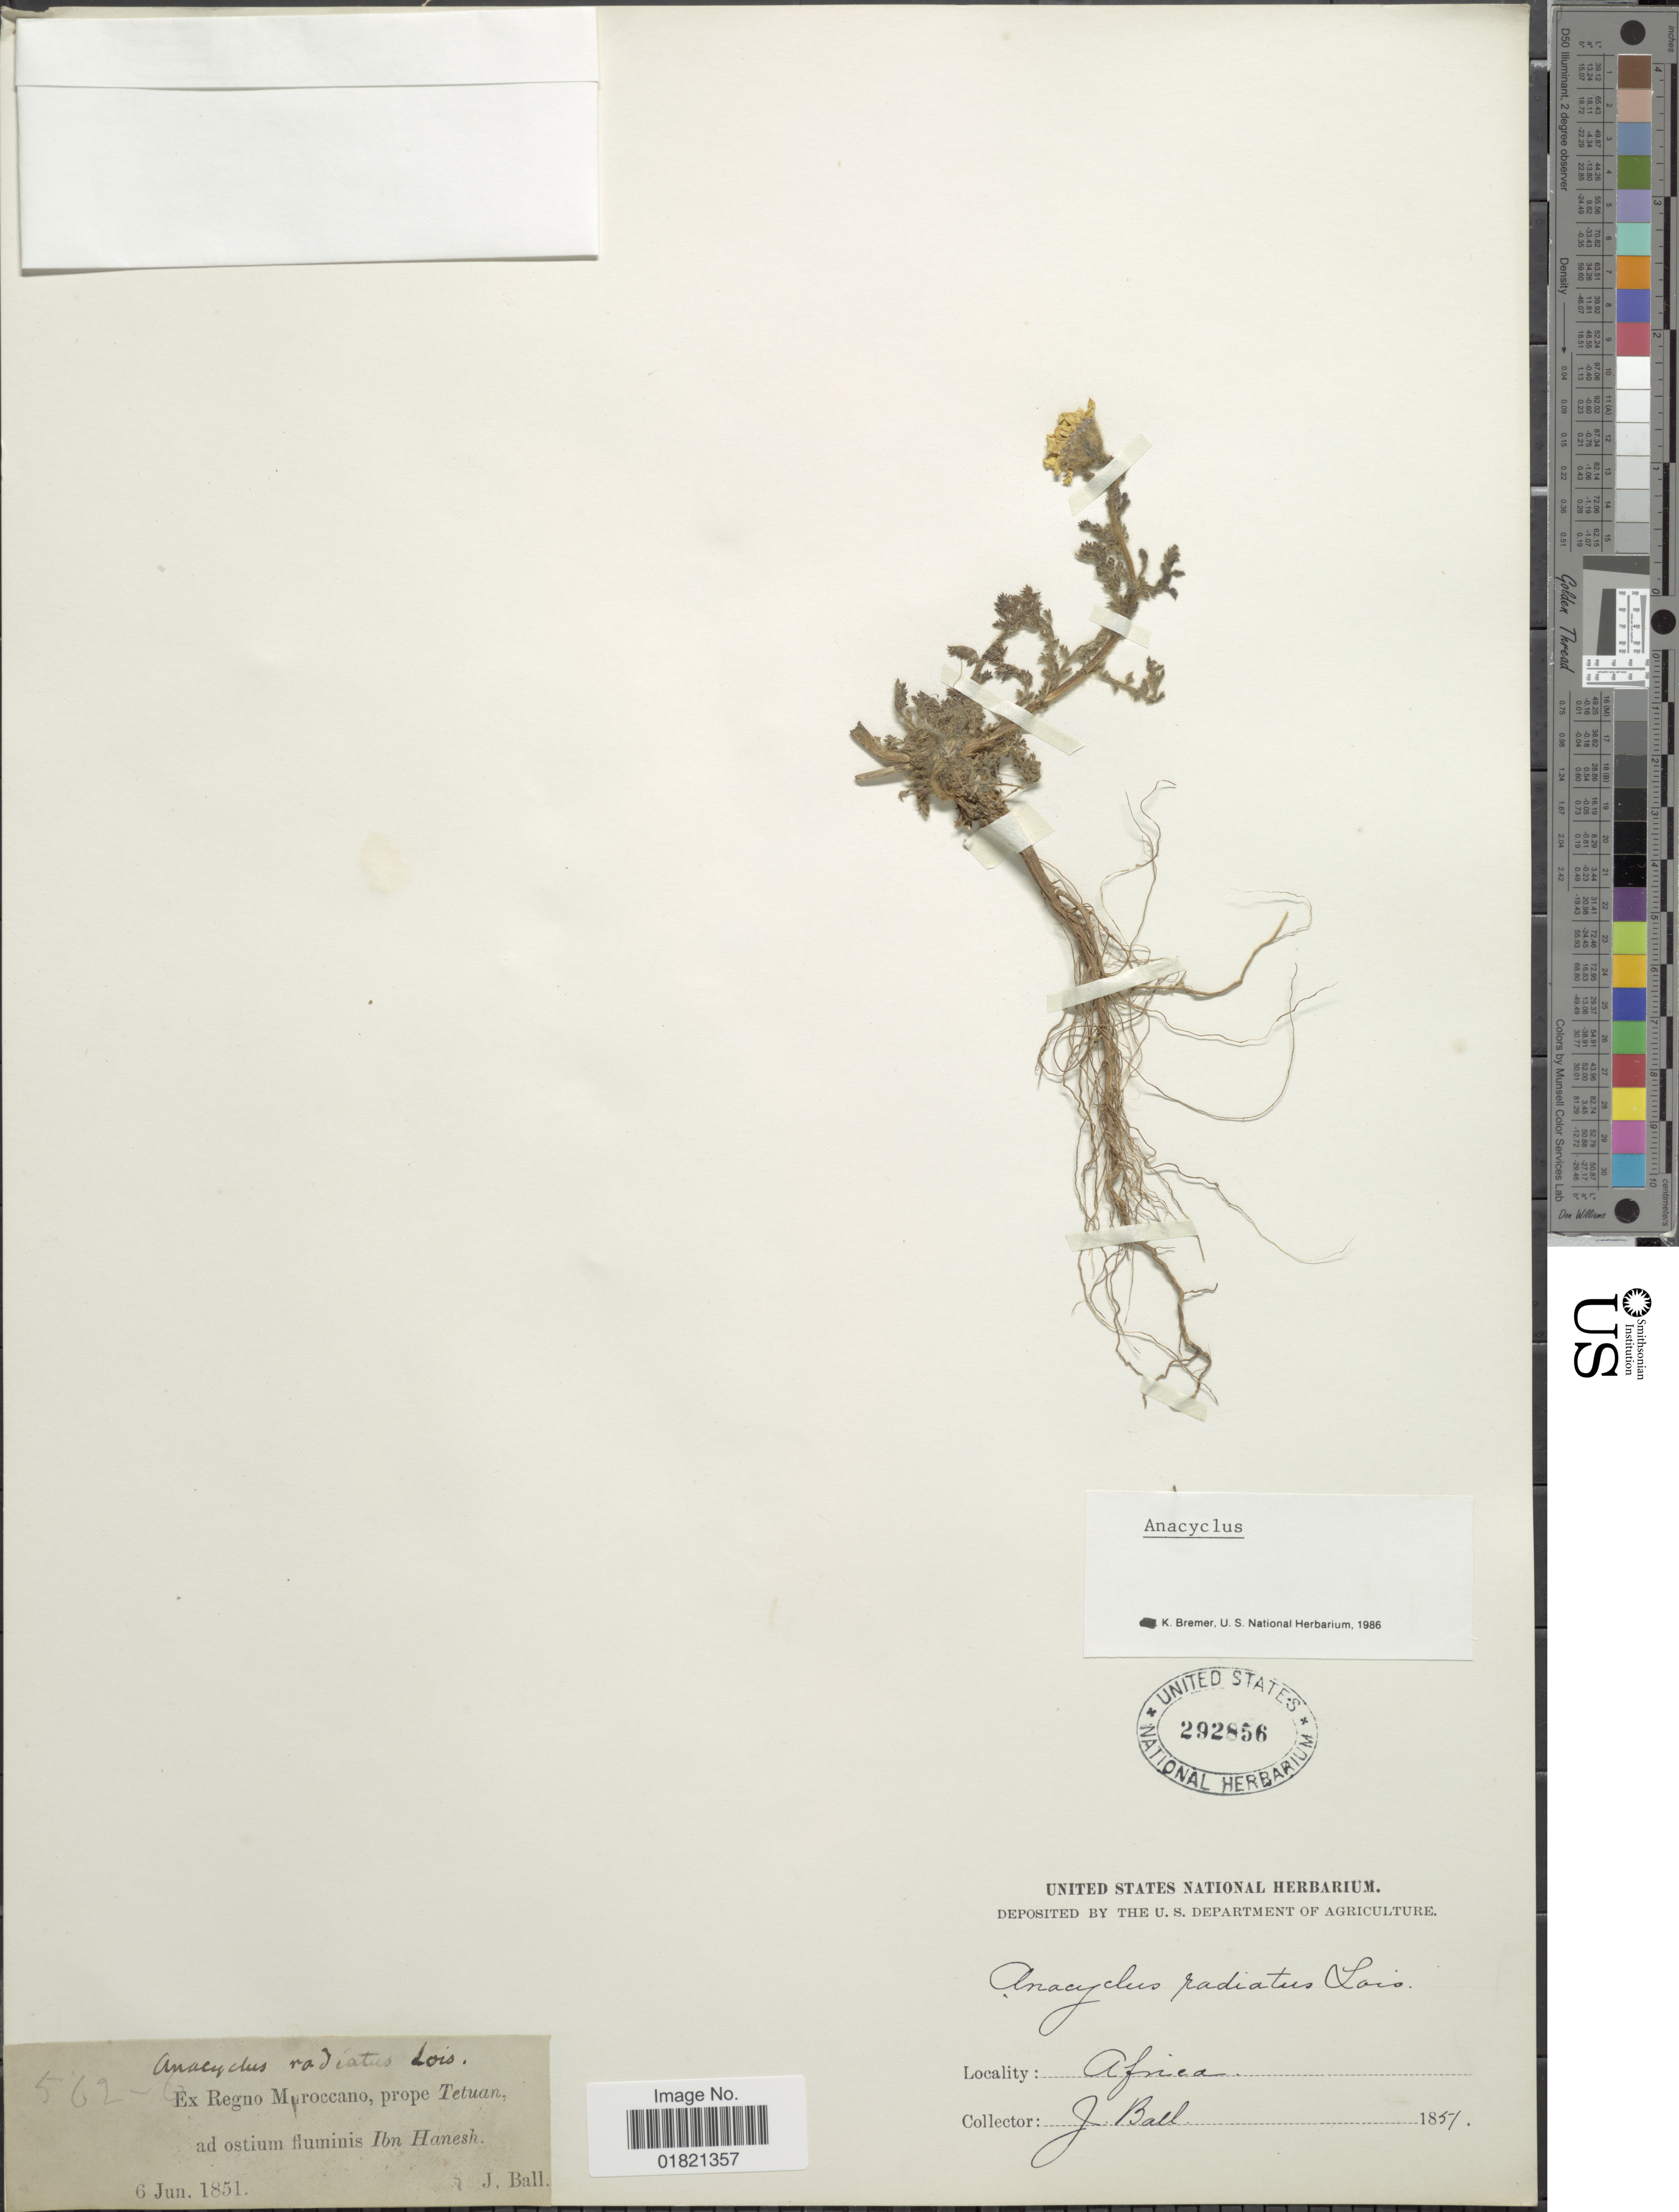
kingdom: Plantae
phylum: Tracheophyta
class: Magnoliopsida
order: Asterales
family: Asteraceae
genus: Anacyclus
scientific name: Anacyclus radiatus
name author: Loisel.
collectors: J. Ball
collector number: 562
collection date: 1851-06-06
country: Morocco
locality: Ex Regno Maroccano, prope Tetuan, ad ostium fluminis Ibn Hanesh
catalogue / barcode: US 292856